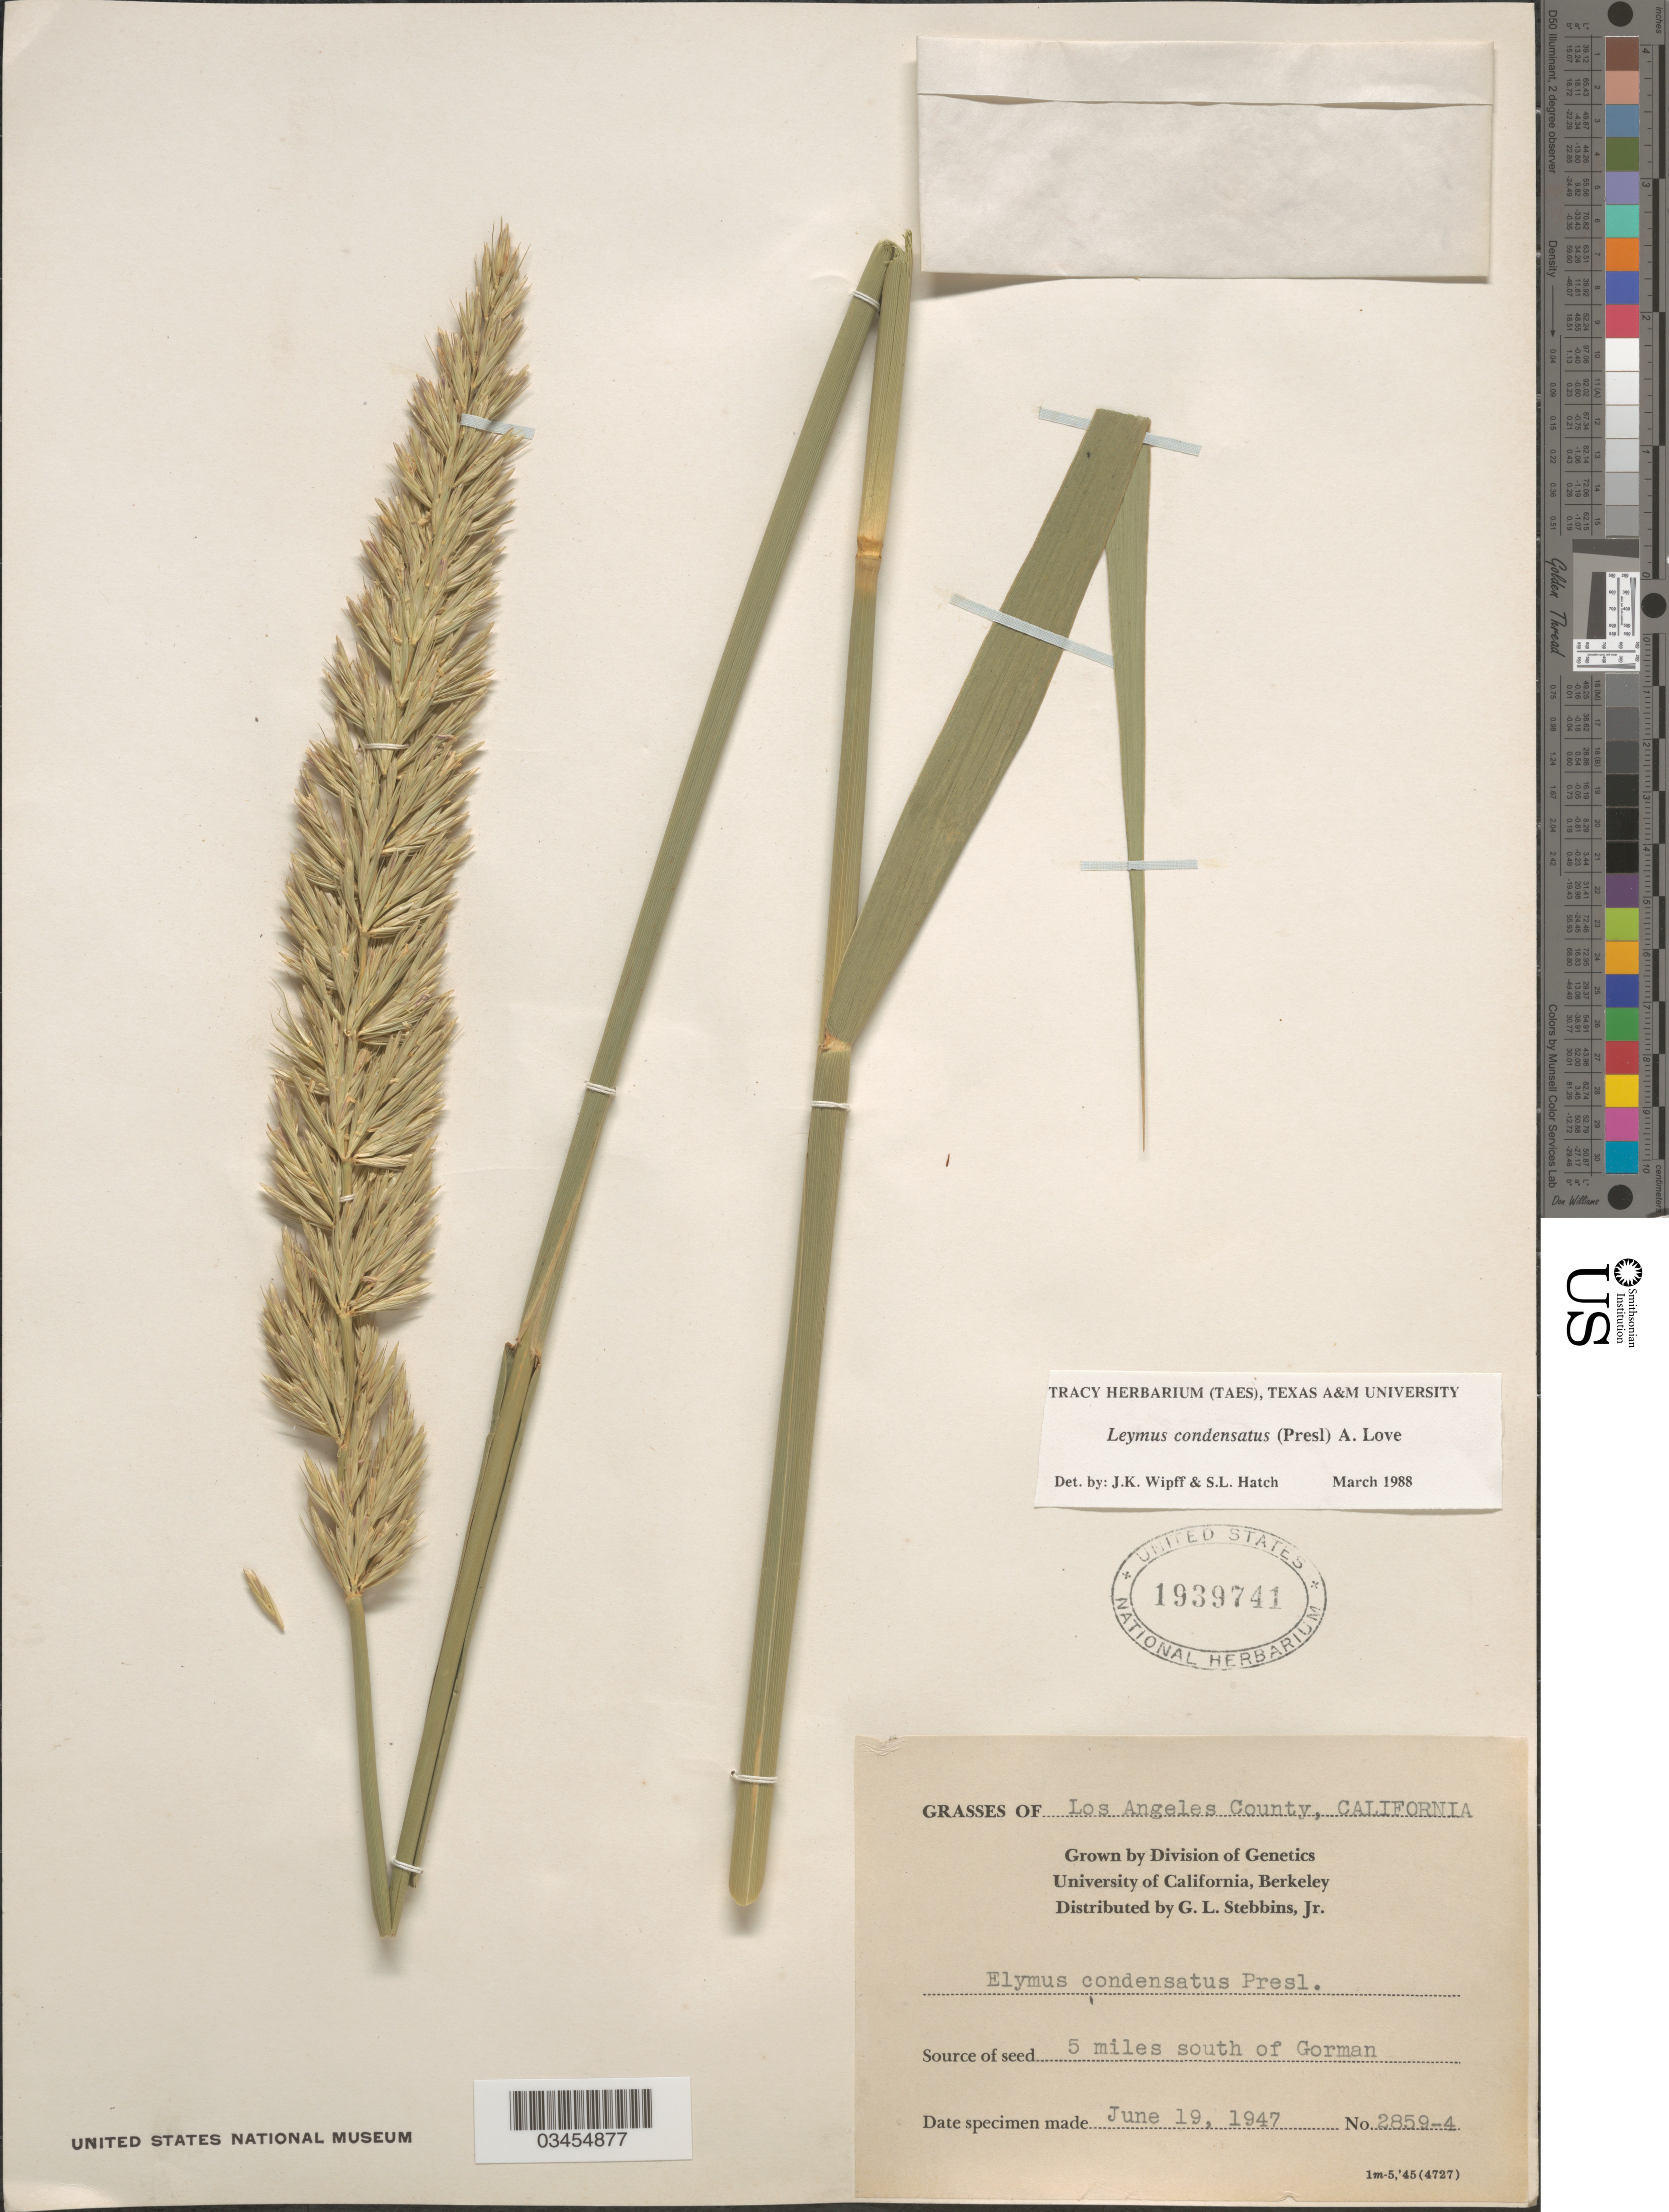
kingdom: Plantae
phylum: Tracheophyta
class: Liliopsida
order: Poales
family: Poaceae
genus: Leymus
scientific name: Leymus condensatus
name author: (J. Presl) Á. Löve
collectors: G. L. Stebbins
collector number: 2859-4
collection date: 1947-06-19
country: United States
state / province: California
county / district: Los Angeles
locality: Los Angeles County. 5 miles south of Gorman.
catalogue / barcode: US 1939741